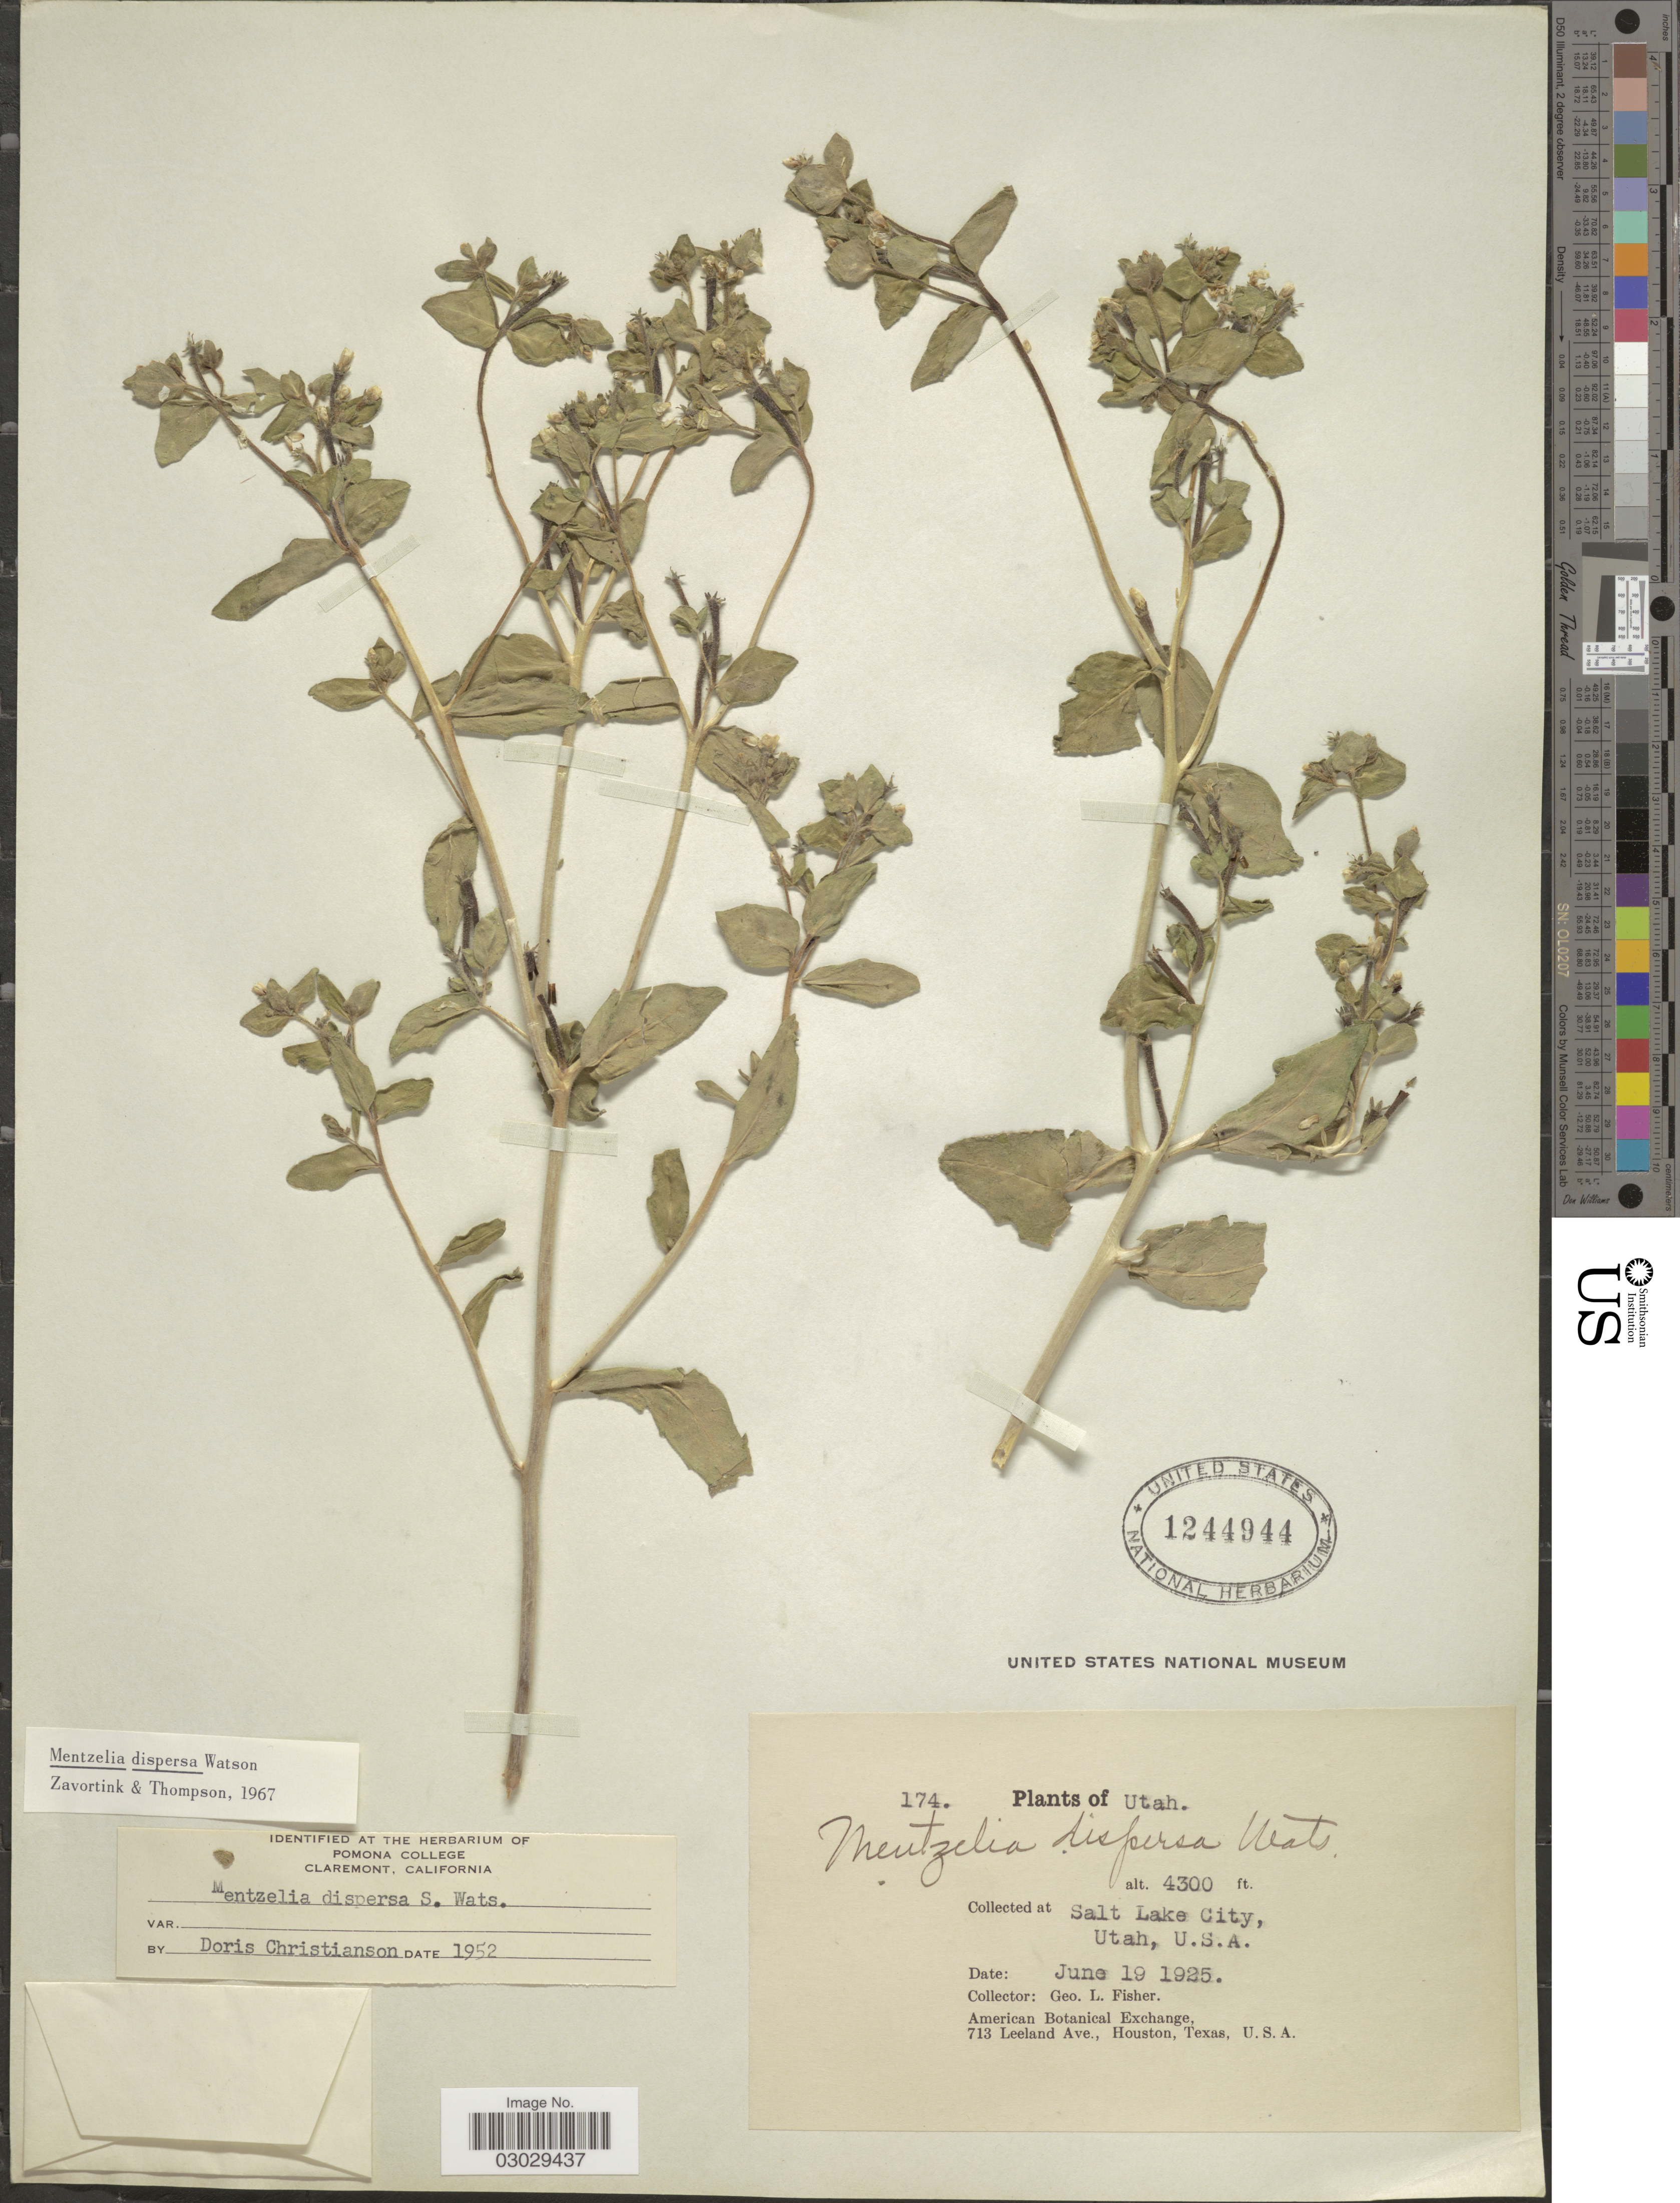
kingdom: Plantae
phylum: Tracheophyta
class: Magnoliopsida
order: Cornales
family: Loasaceae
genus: Mentzelia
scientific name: Mentzelia dispersa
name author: S. Watson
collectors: G. L. Fisher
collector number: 174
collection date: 1925-06-19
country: United States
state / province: Utah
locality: Salt Lake City.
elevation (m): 1311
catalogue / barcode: US 1244944